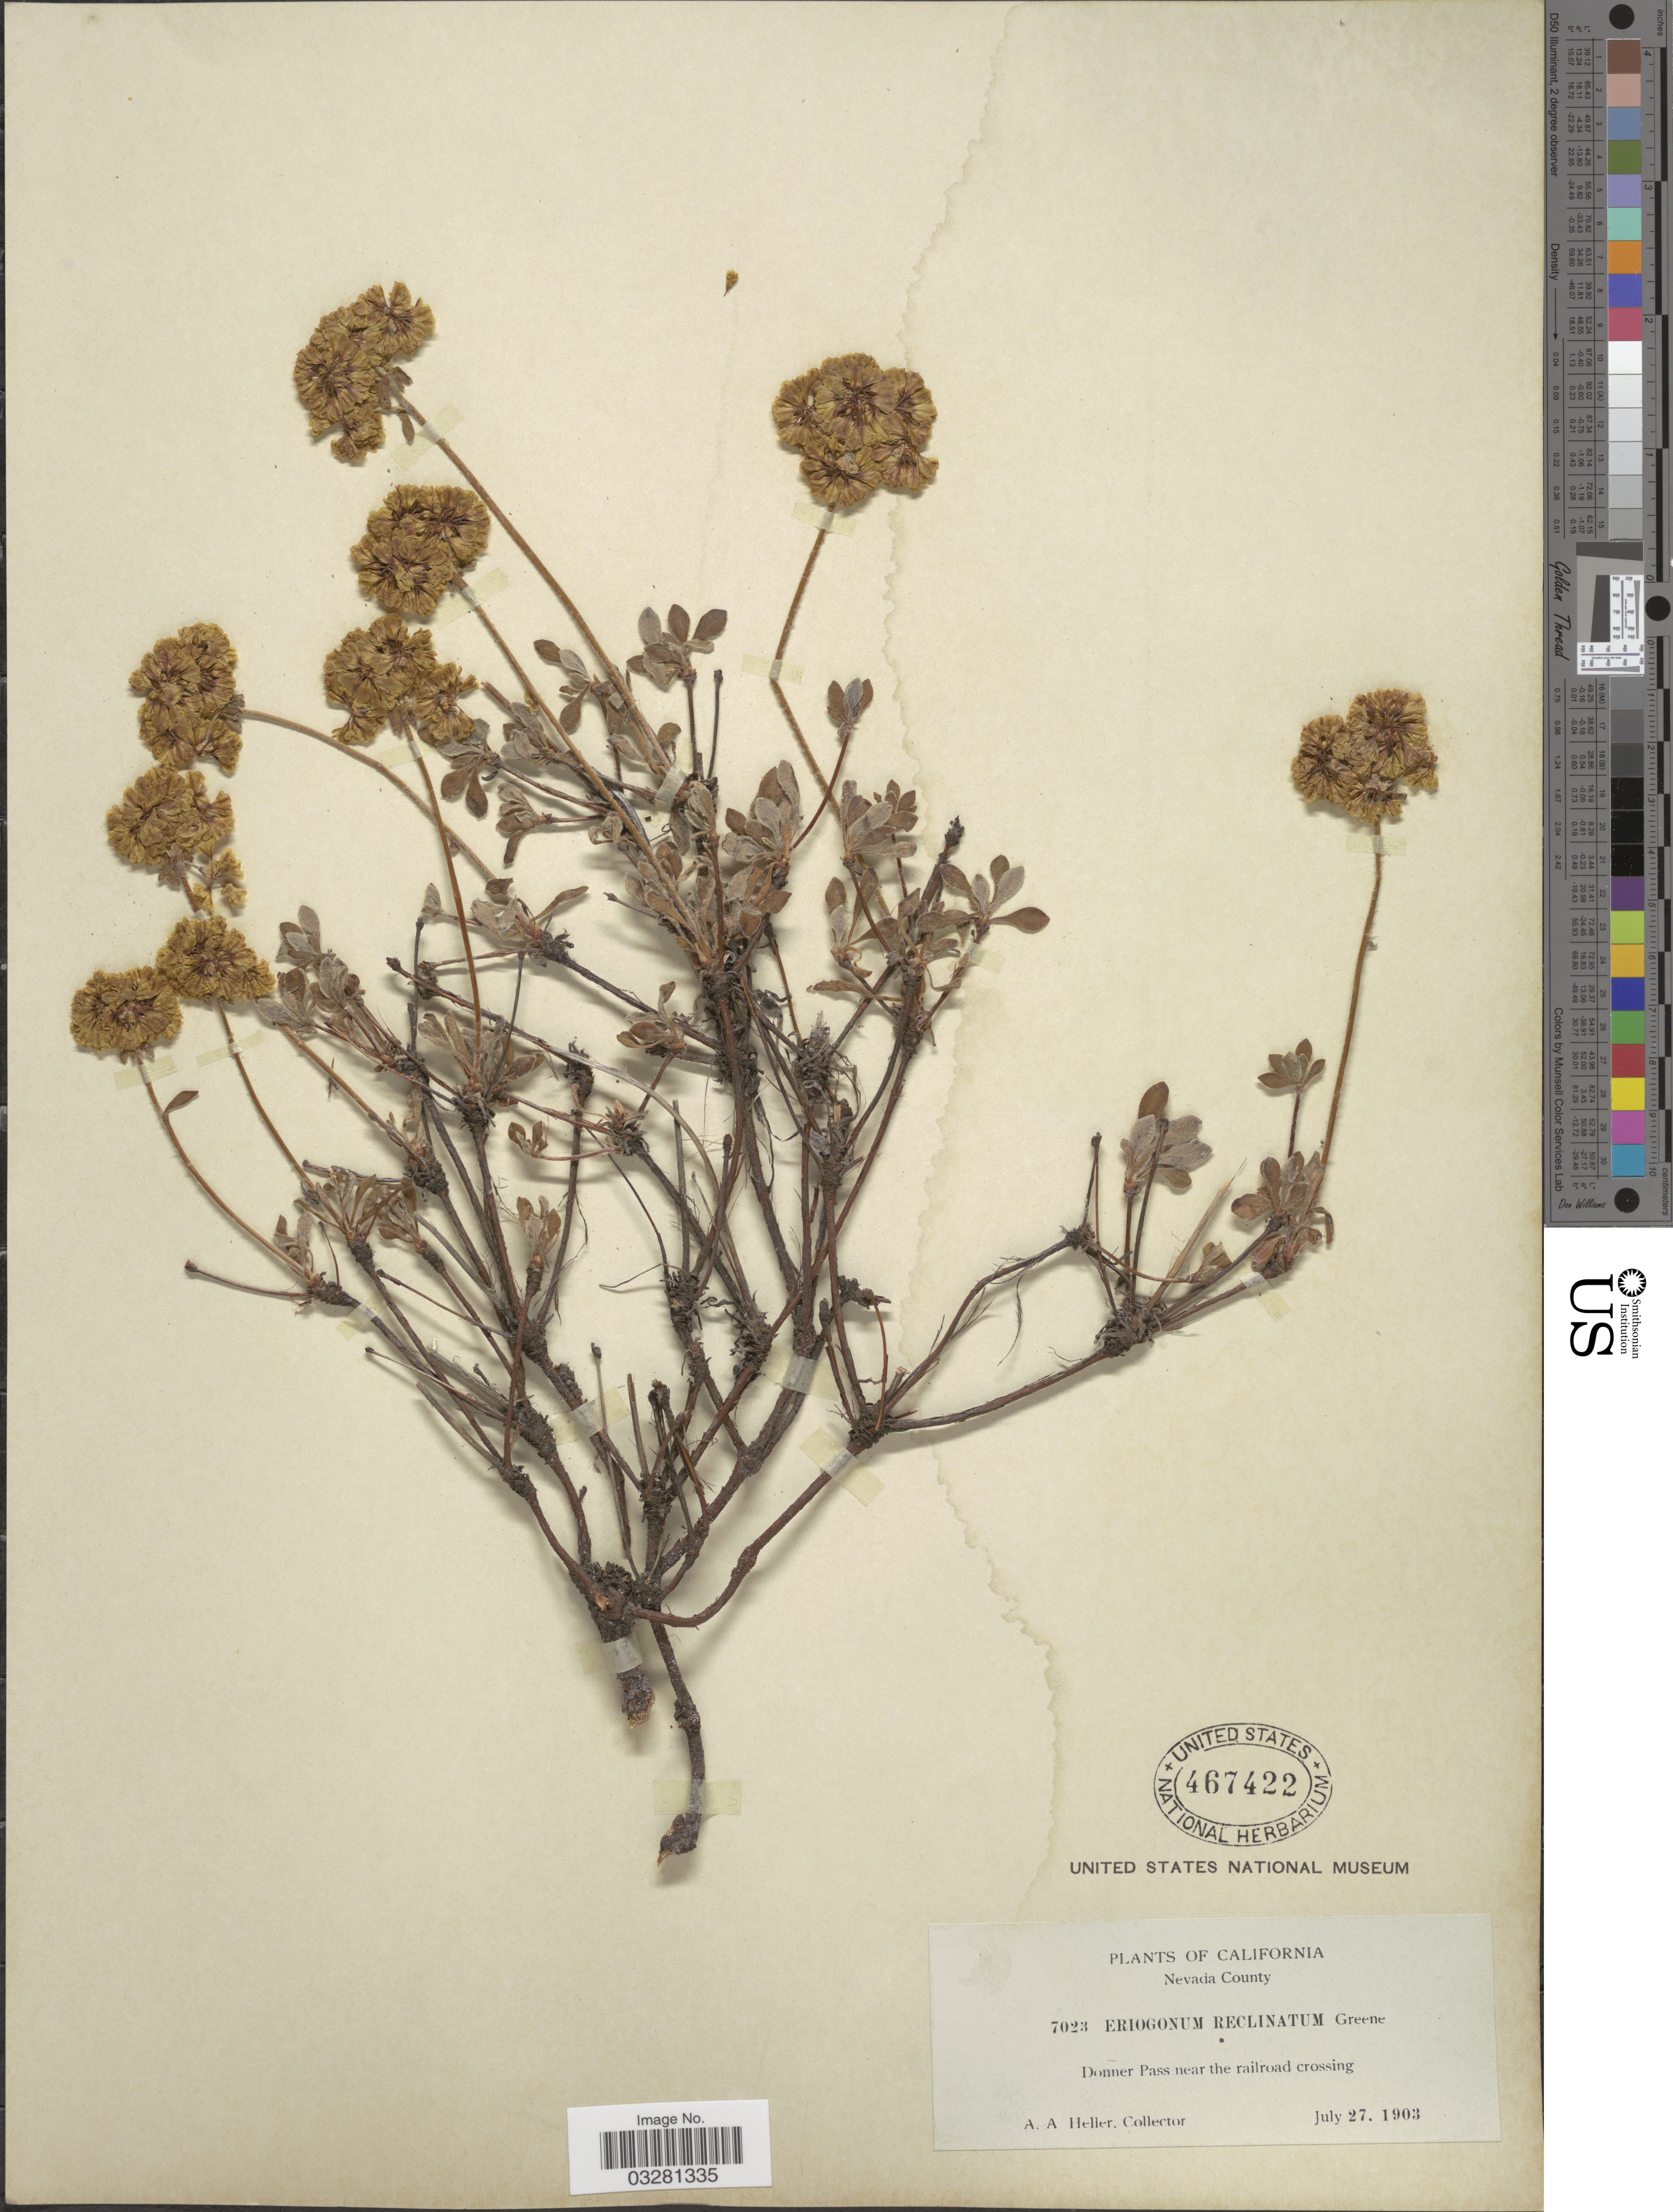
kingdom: Plantae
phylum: Tracheophyta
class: Magnoliopsida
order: Caryophyllales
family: Polygonaceae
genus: Eriogonum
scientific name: Eriogonum umbellatum var. umbellatum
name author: Torr.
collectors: A. A. Heller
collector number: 7023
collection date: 1903-07-27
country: United States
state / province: California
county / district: Nevada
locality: Nevada County. Donner Pass near the railroad crossing.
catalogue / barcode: US 467422